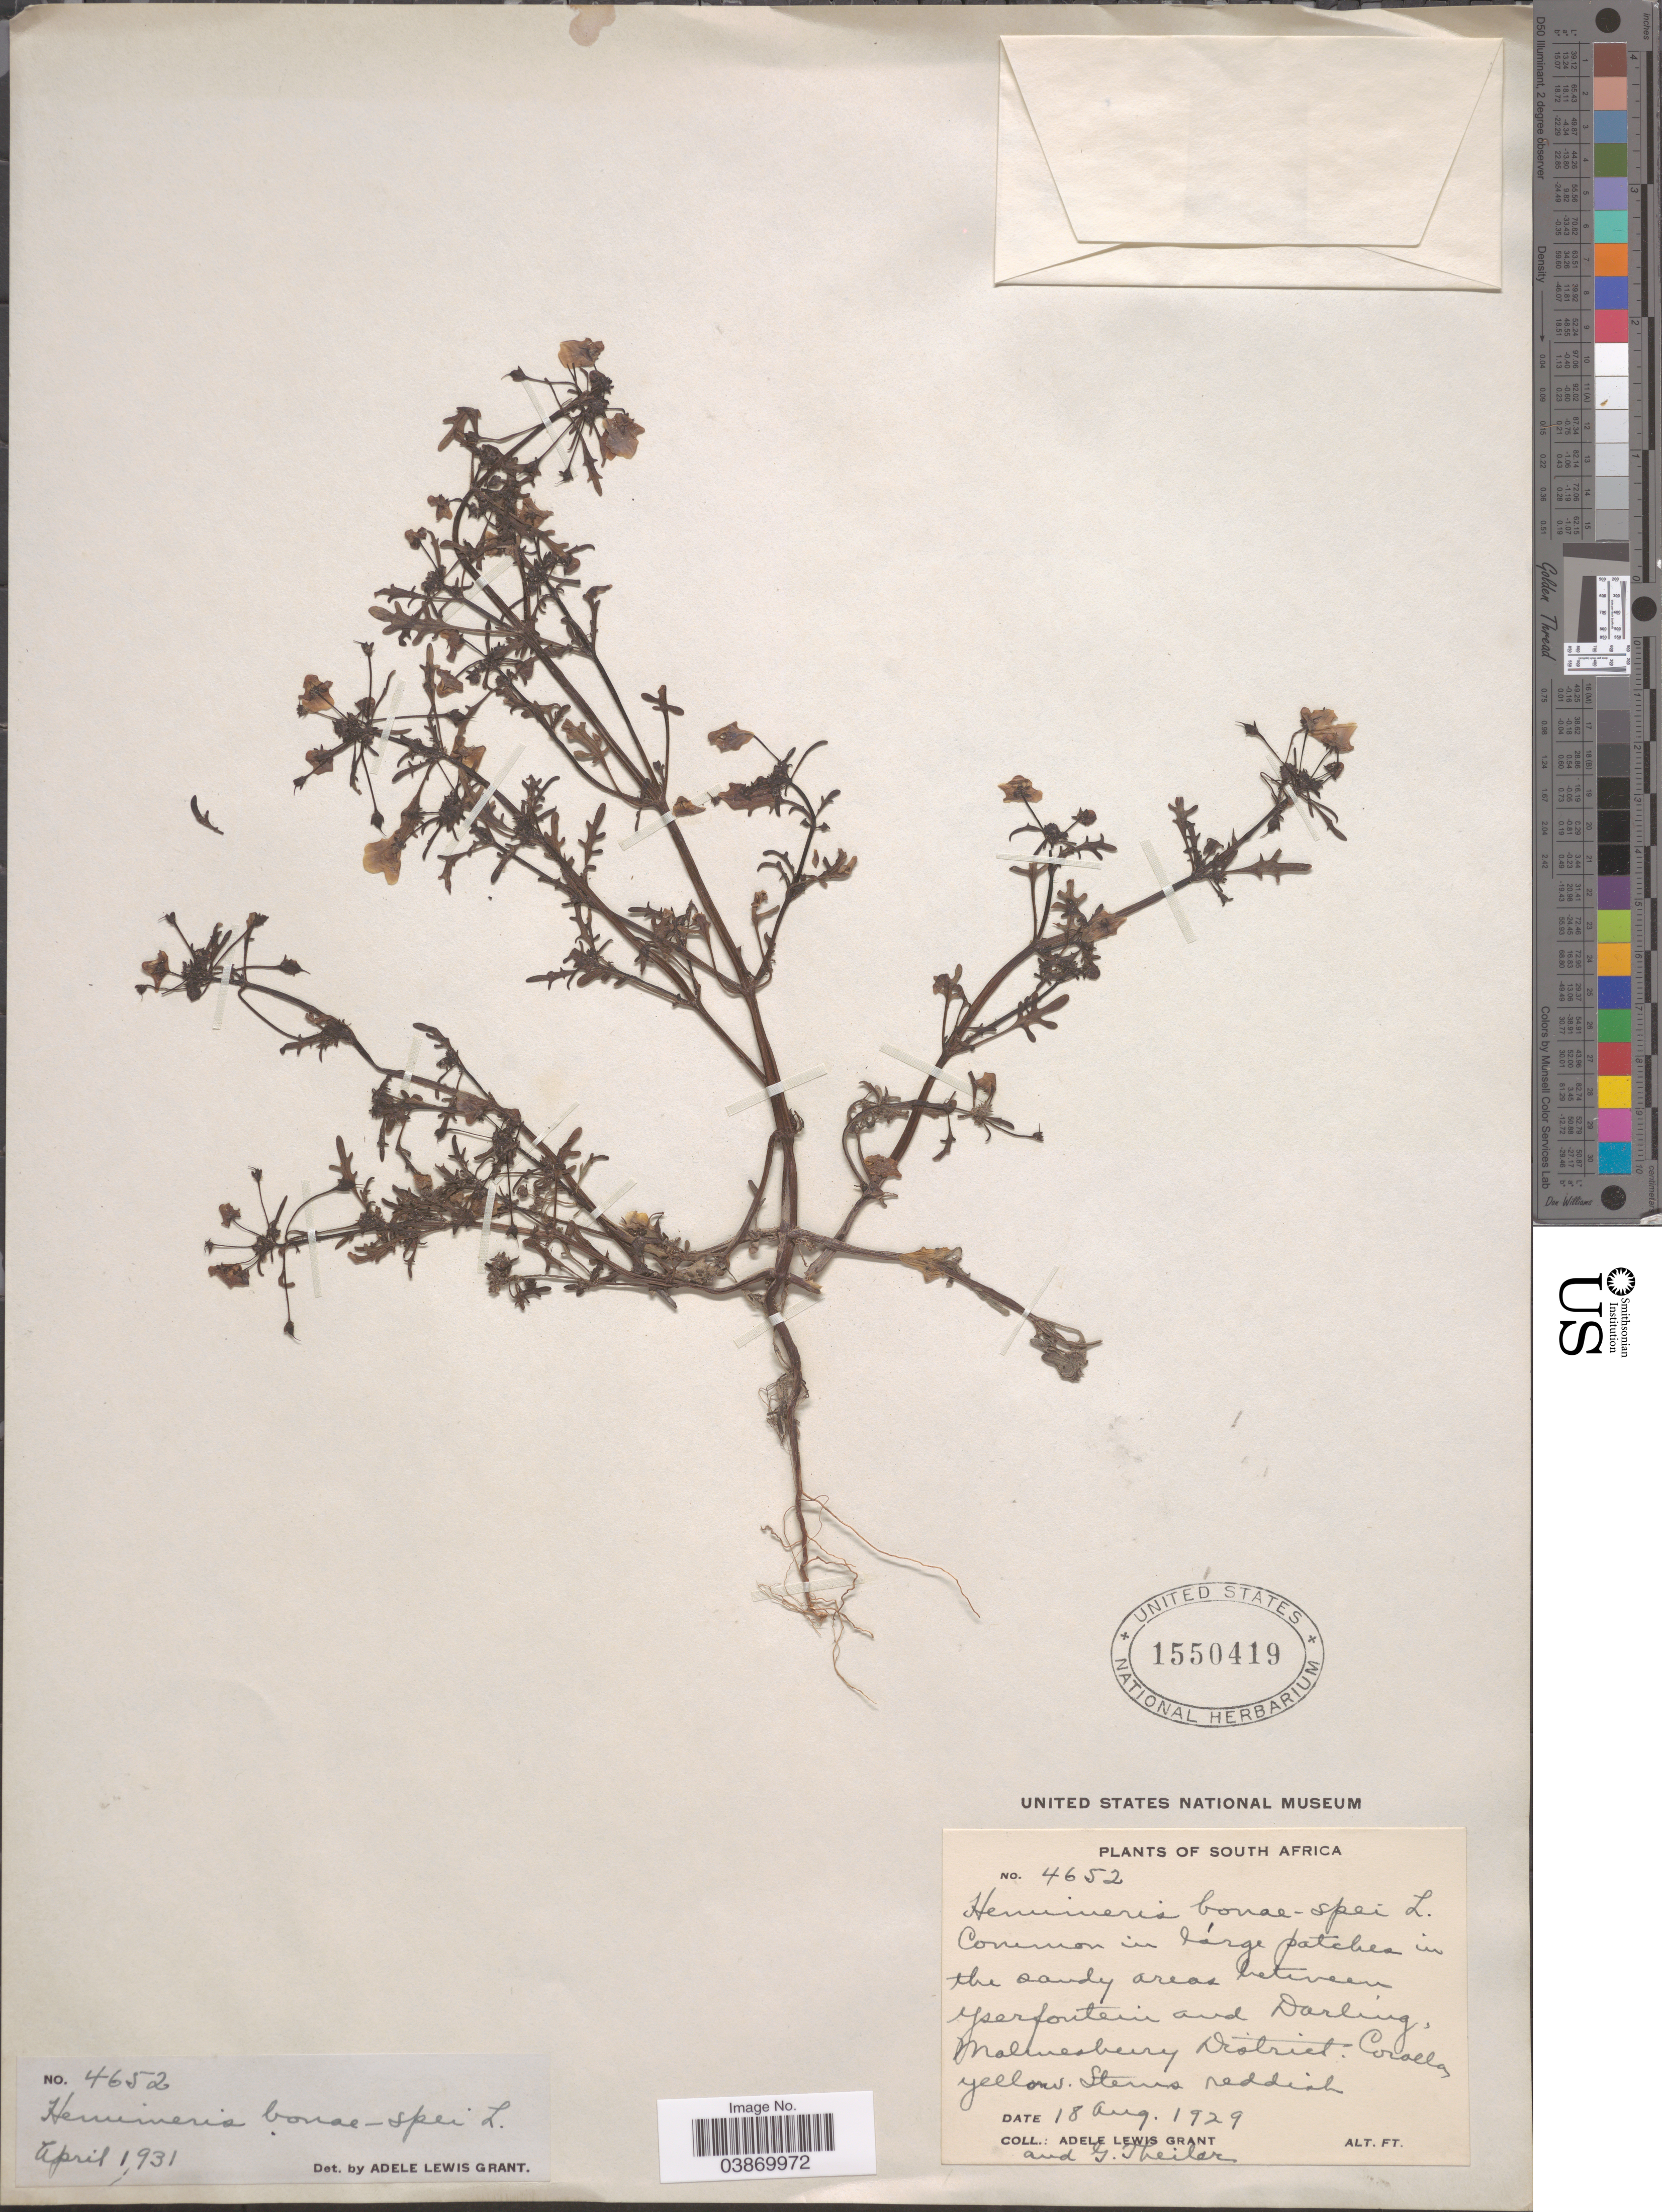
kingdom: Plantae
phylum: Tracheophyta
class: Magnoliopsida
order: Lamiales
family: Scrophulariaceae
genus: Hemimeris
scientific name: Hemimeris bonae-spei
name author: L.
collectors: A. L. Grant & G. Theiler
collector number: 4652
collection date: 1929-08-18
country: South Africa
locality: Common in large patches in the sandy areas between Yserfontein and Darling, Malmesbury District.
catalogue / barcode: US 1550419